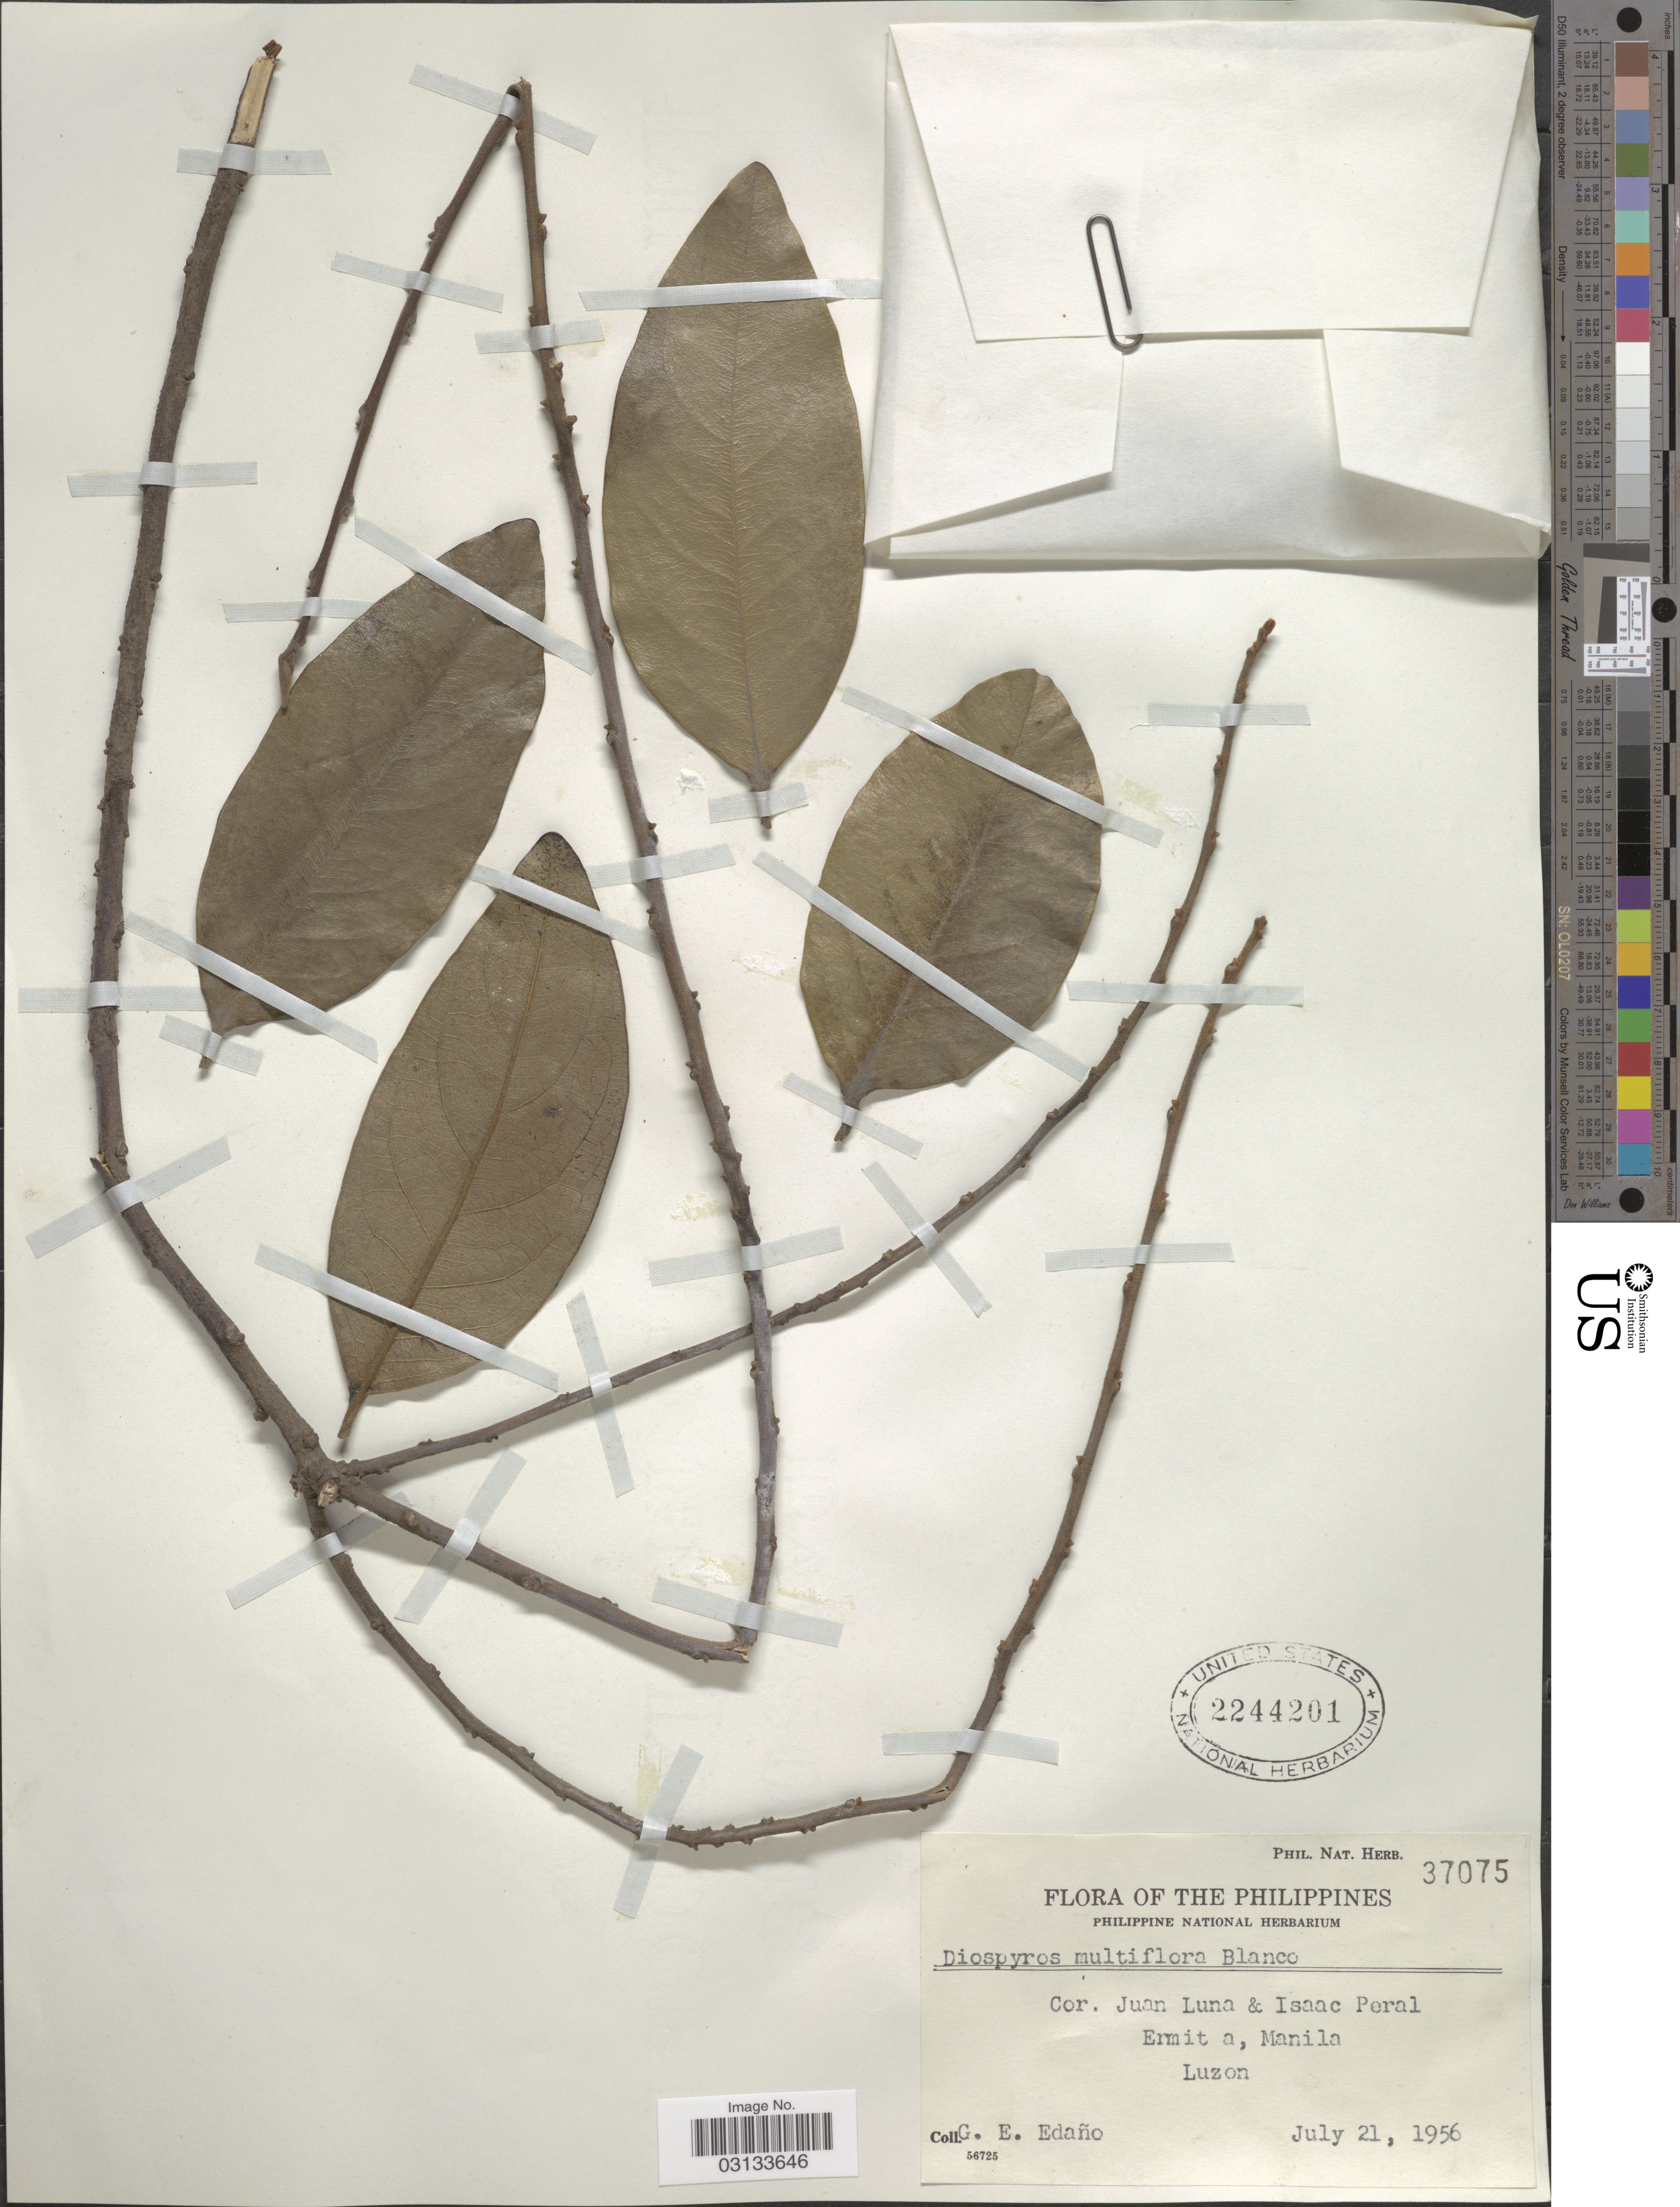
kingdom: Plantae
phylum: Tracheophyta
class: Magnoliopsida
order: Ericales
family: Ebenaceae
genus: Diospyros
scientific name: Diospyros multiflora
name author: Blanco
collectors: G. E. Edaño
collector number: Phil. Nat. Herb. 37075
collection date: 1956-07-21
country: Philippines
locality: Cor. Juan Luna & Isaac Peral. Ermit a, Manila. Luzon.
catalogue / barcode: US 2244201